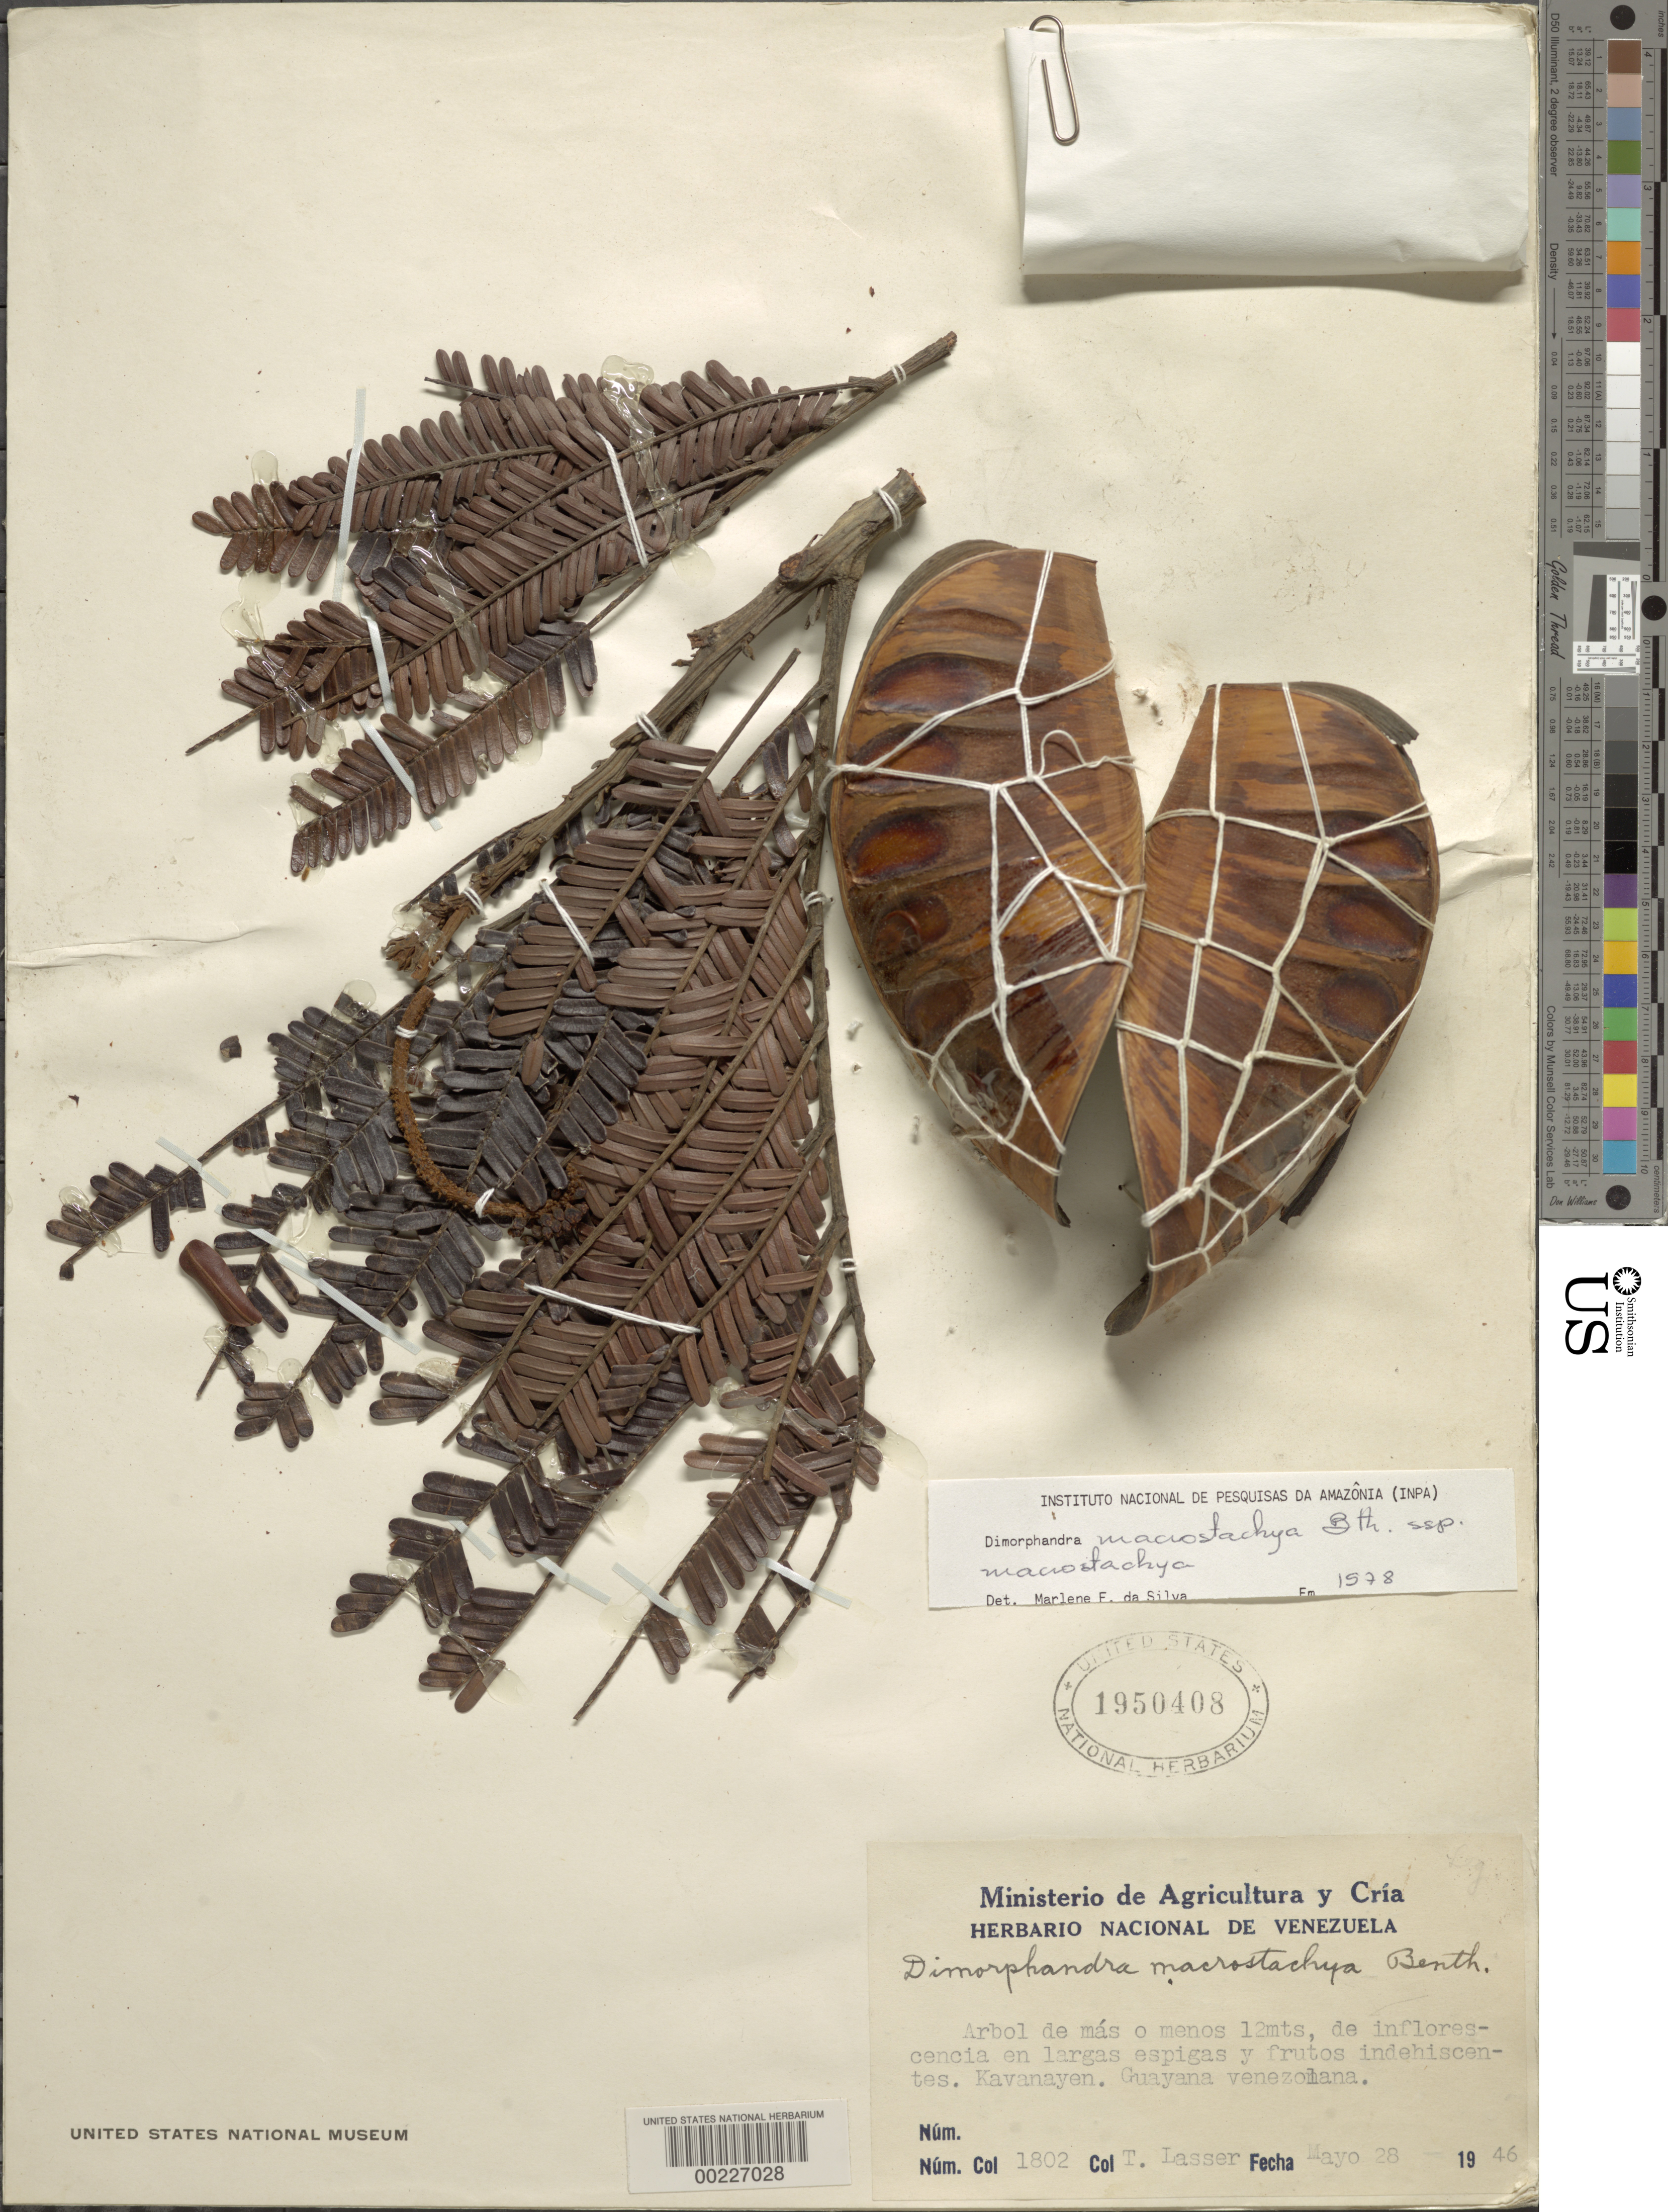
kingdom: Plantae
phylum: Tracheophyta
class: Magnoliopsida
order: Fabales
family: Fabaceae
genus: Dimorphandra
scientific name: Dimorphandra macrostachya subsp. macrostachya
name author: Benth.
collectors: T. Lasser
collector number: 1802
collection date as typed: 28 May 1946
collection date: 1946-05-28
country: Venezuela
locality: Kavanayen; guayana venezolana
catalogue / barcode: US 1950408